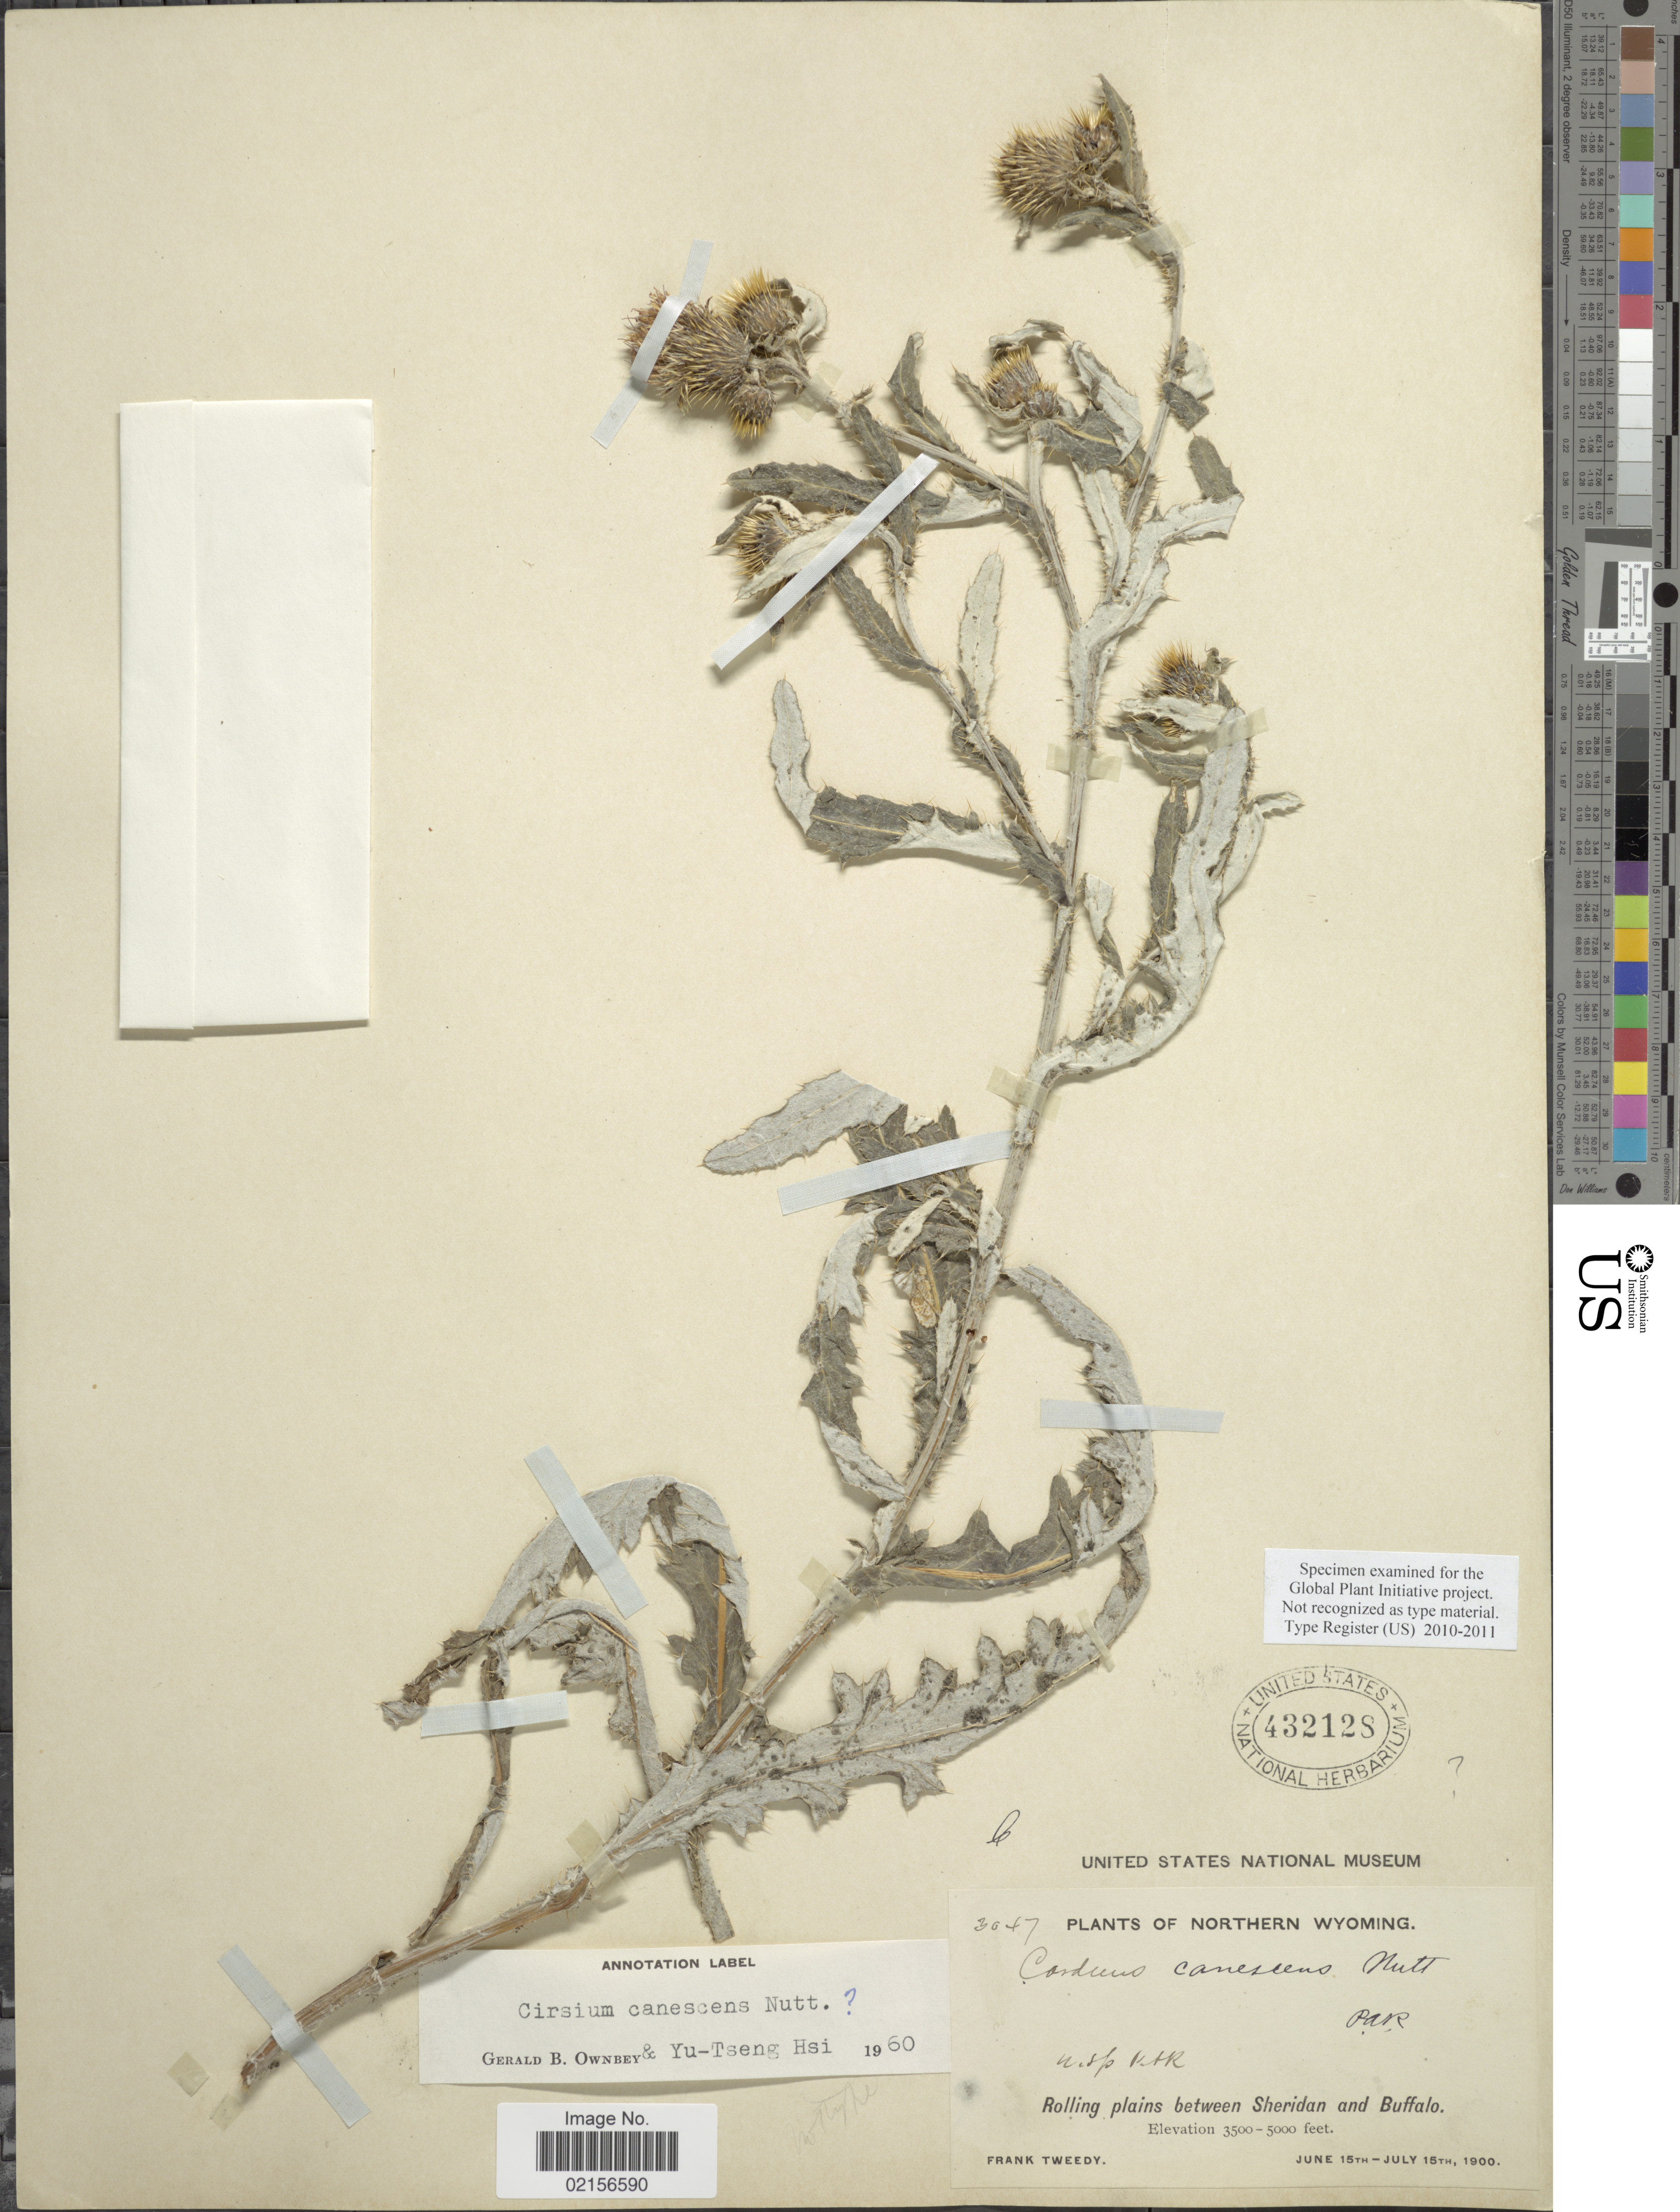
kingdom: Plantae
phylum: Tracheophyta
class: Magnoliopsida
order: Asterales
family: Asteraceae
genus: Cirsium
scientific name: Cirsium canescens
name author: Nutt.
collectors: F. Tweedy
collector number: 3047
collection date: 1900-06-15/1900-07-15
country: United States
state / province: Wyoming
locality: Northern Wyoming, Rolling plains between Sheridan and Buffalo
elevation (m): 1067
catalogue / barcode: US 432128